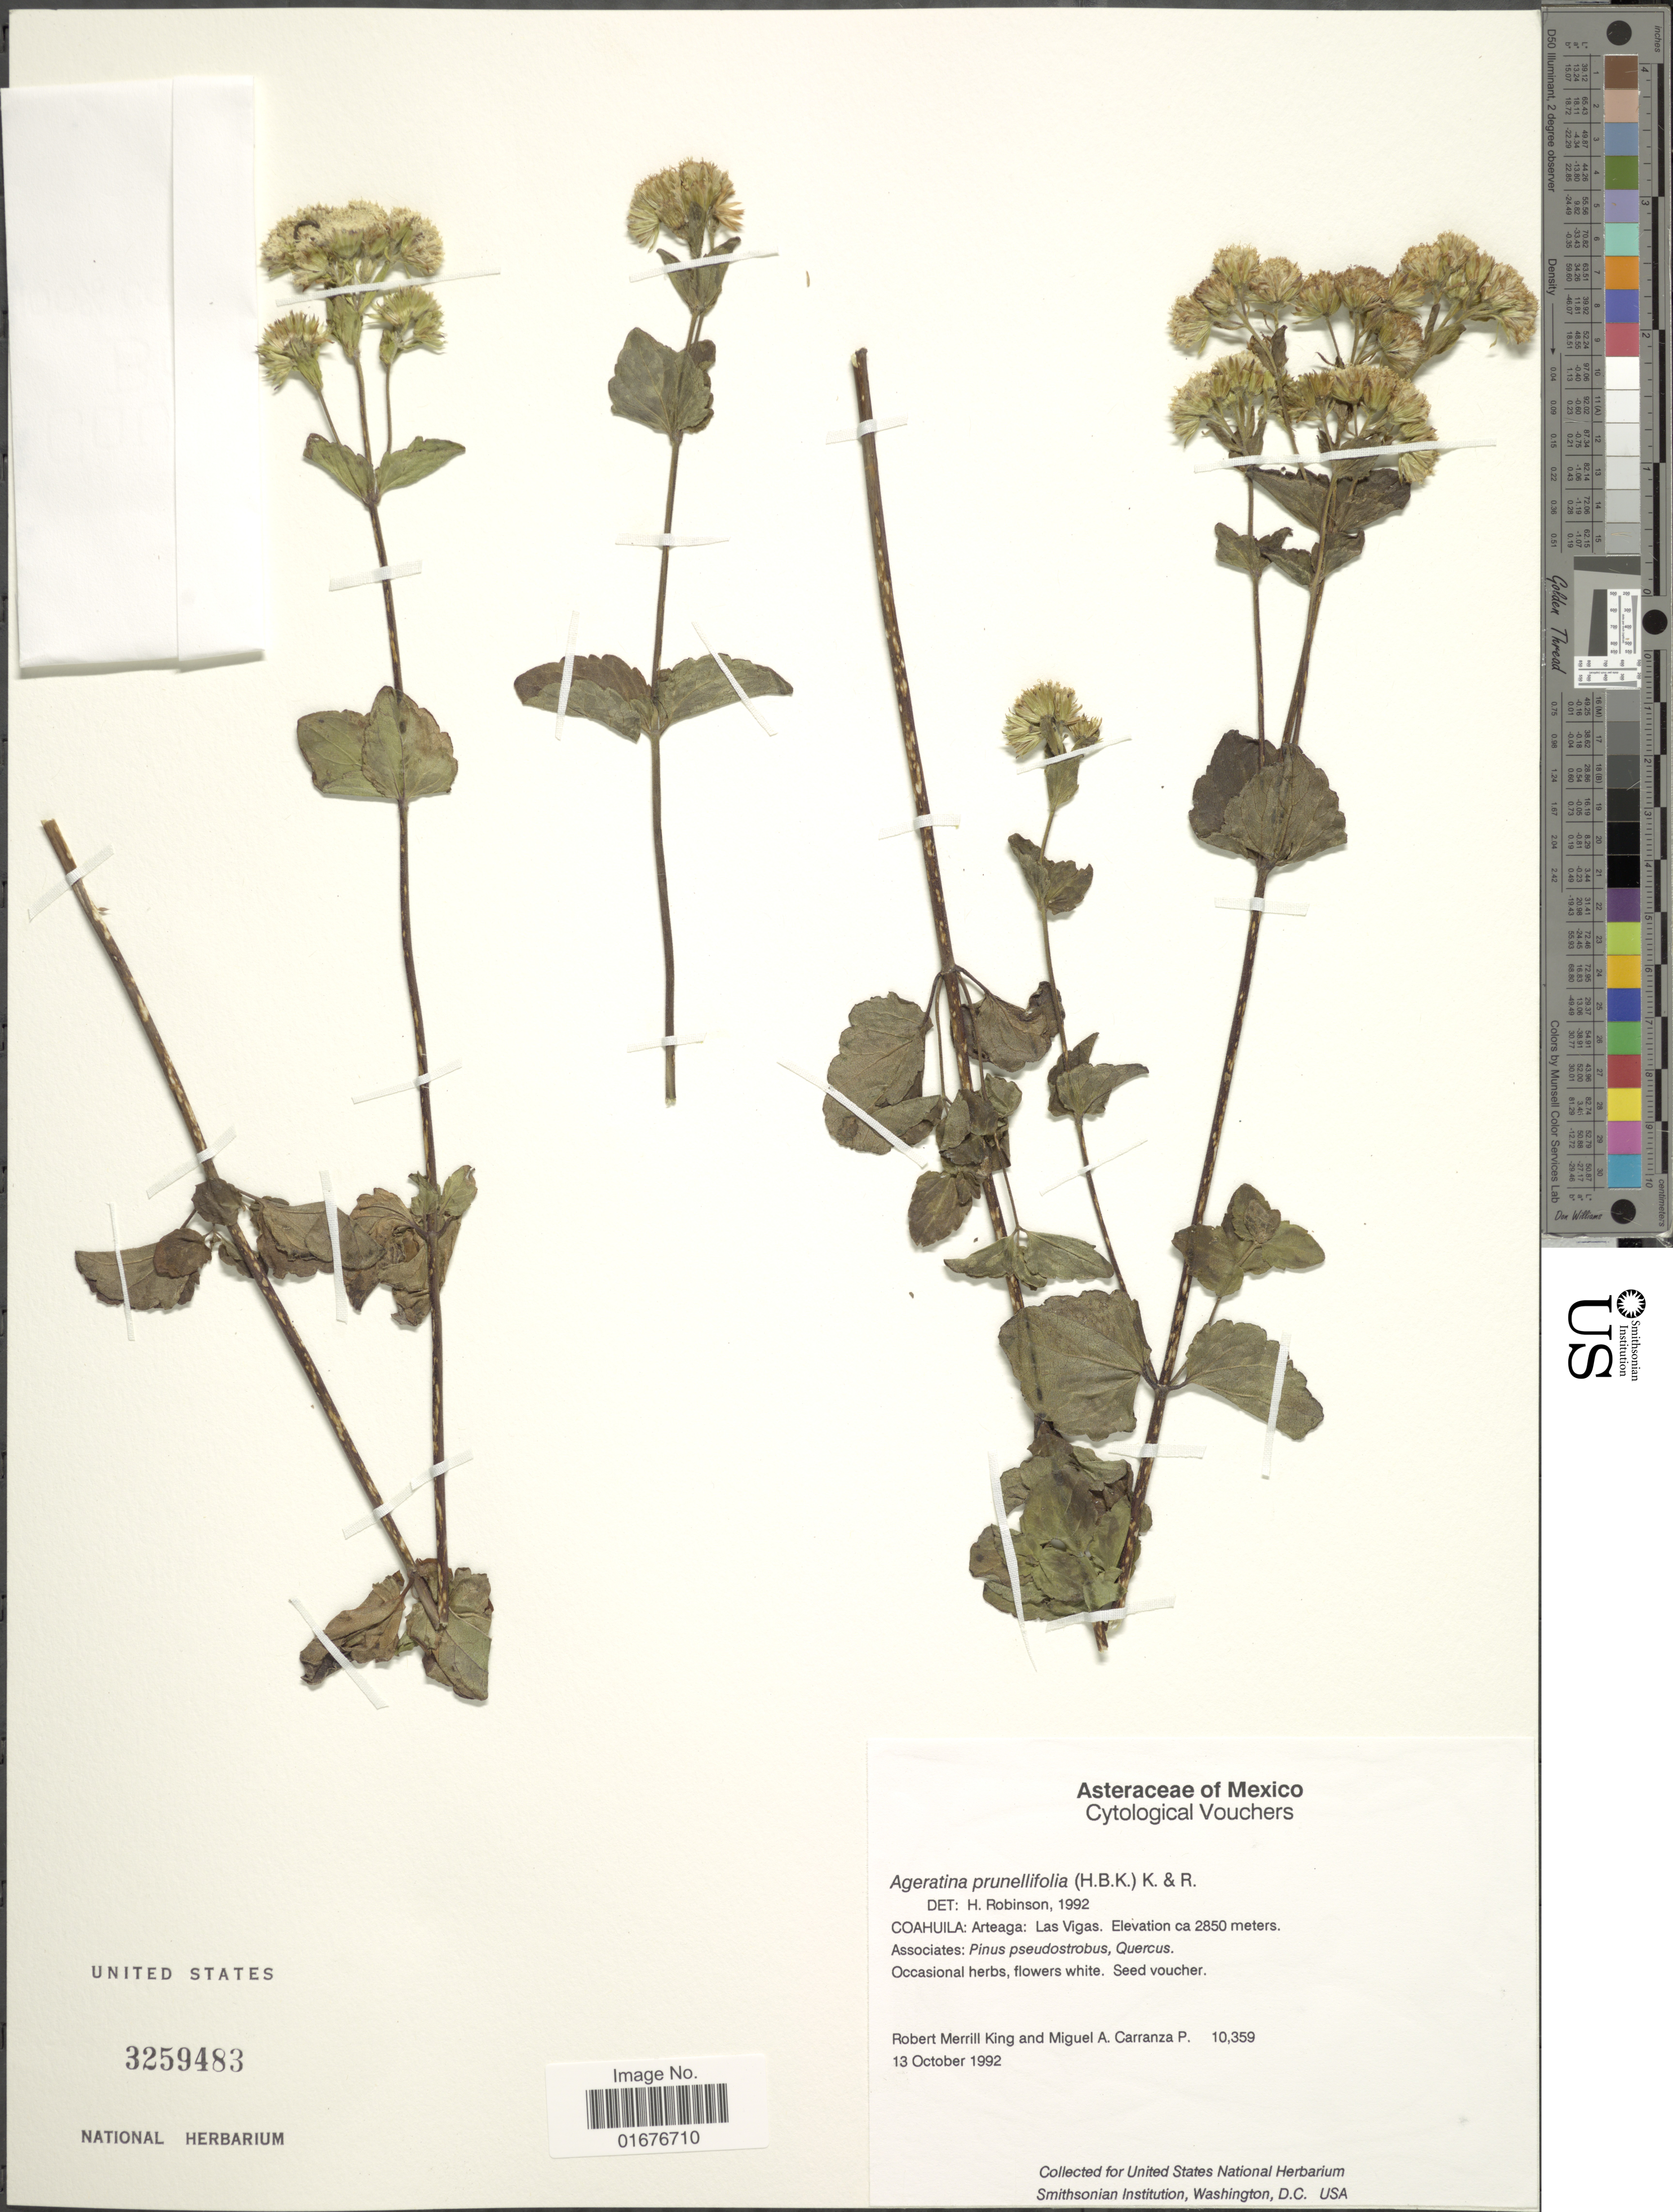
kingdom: Plantae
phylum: Tracheophyta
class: Magnoliopsida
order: Asterales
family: Asteraceae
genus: Ageratina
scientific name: Ageratina prunellaefolia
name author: (Kunth) R.M. King & H. Rob.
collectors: R. M. King & M. Carranza P.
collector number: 10359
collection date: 1992-10-13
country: Mexico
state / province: Coahuila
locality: Artega: Las Vigas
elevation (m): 2850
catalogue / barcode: US 3259483